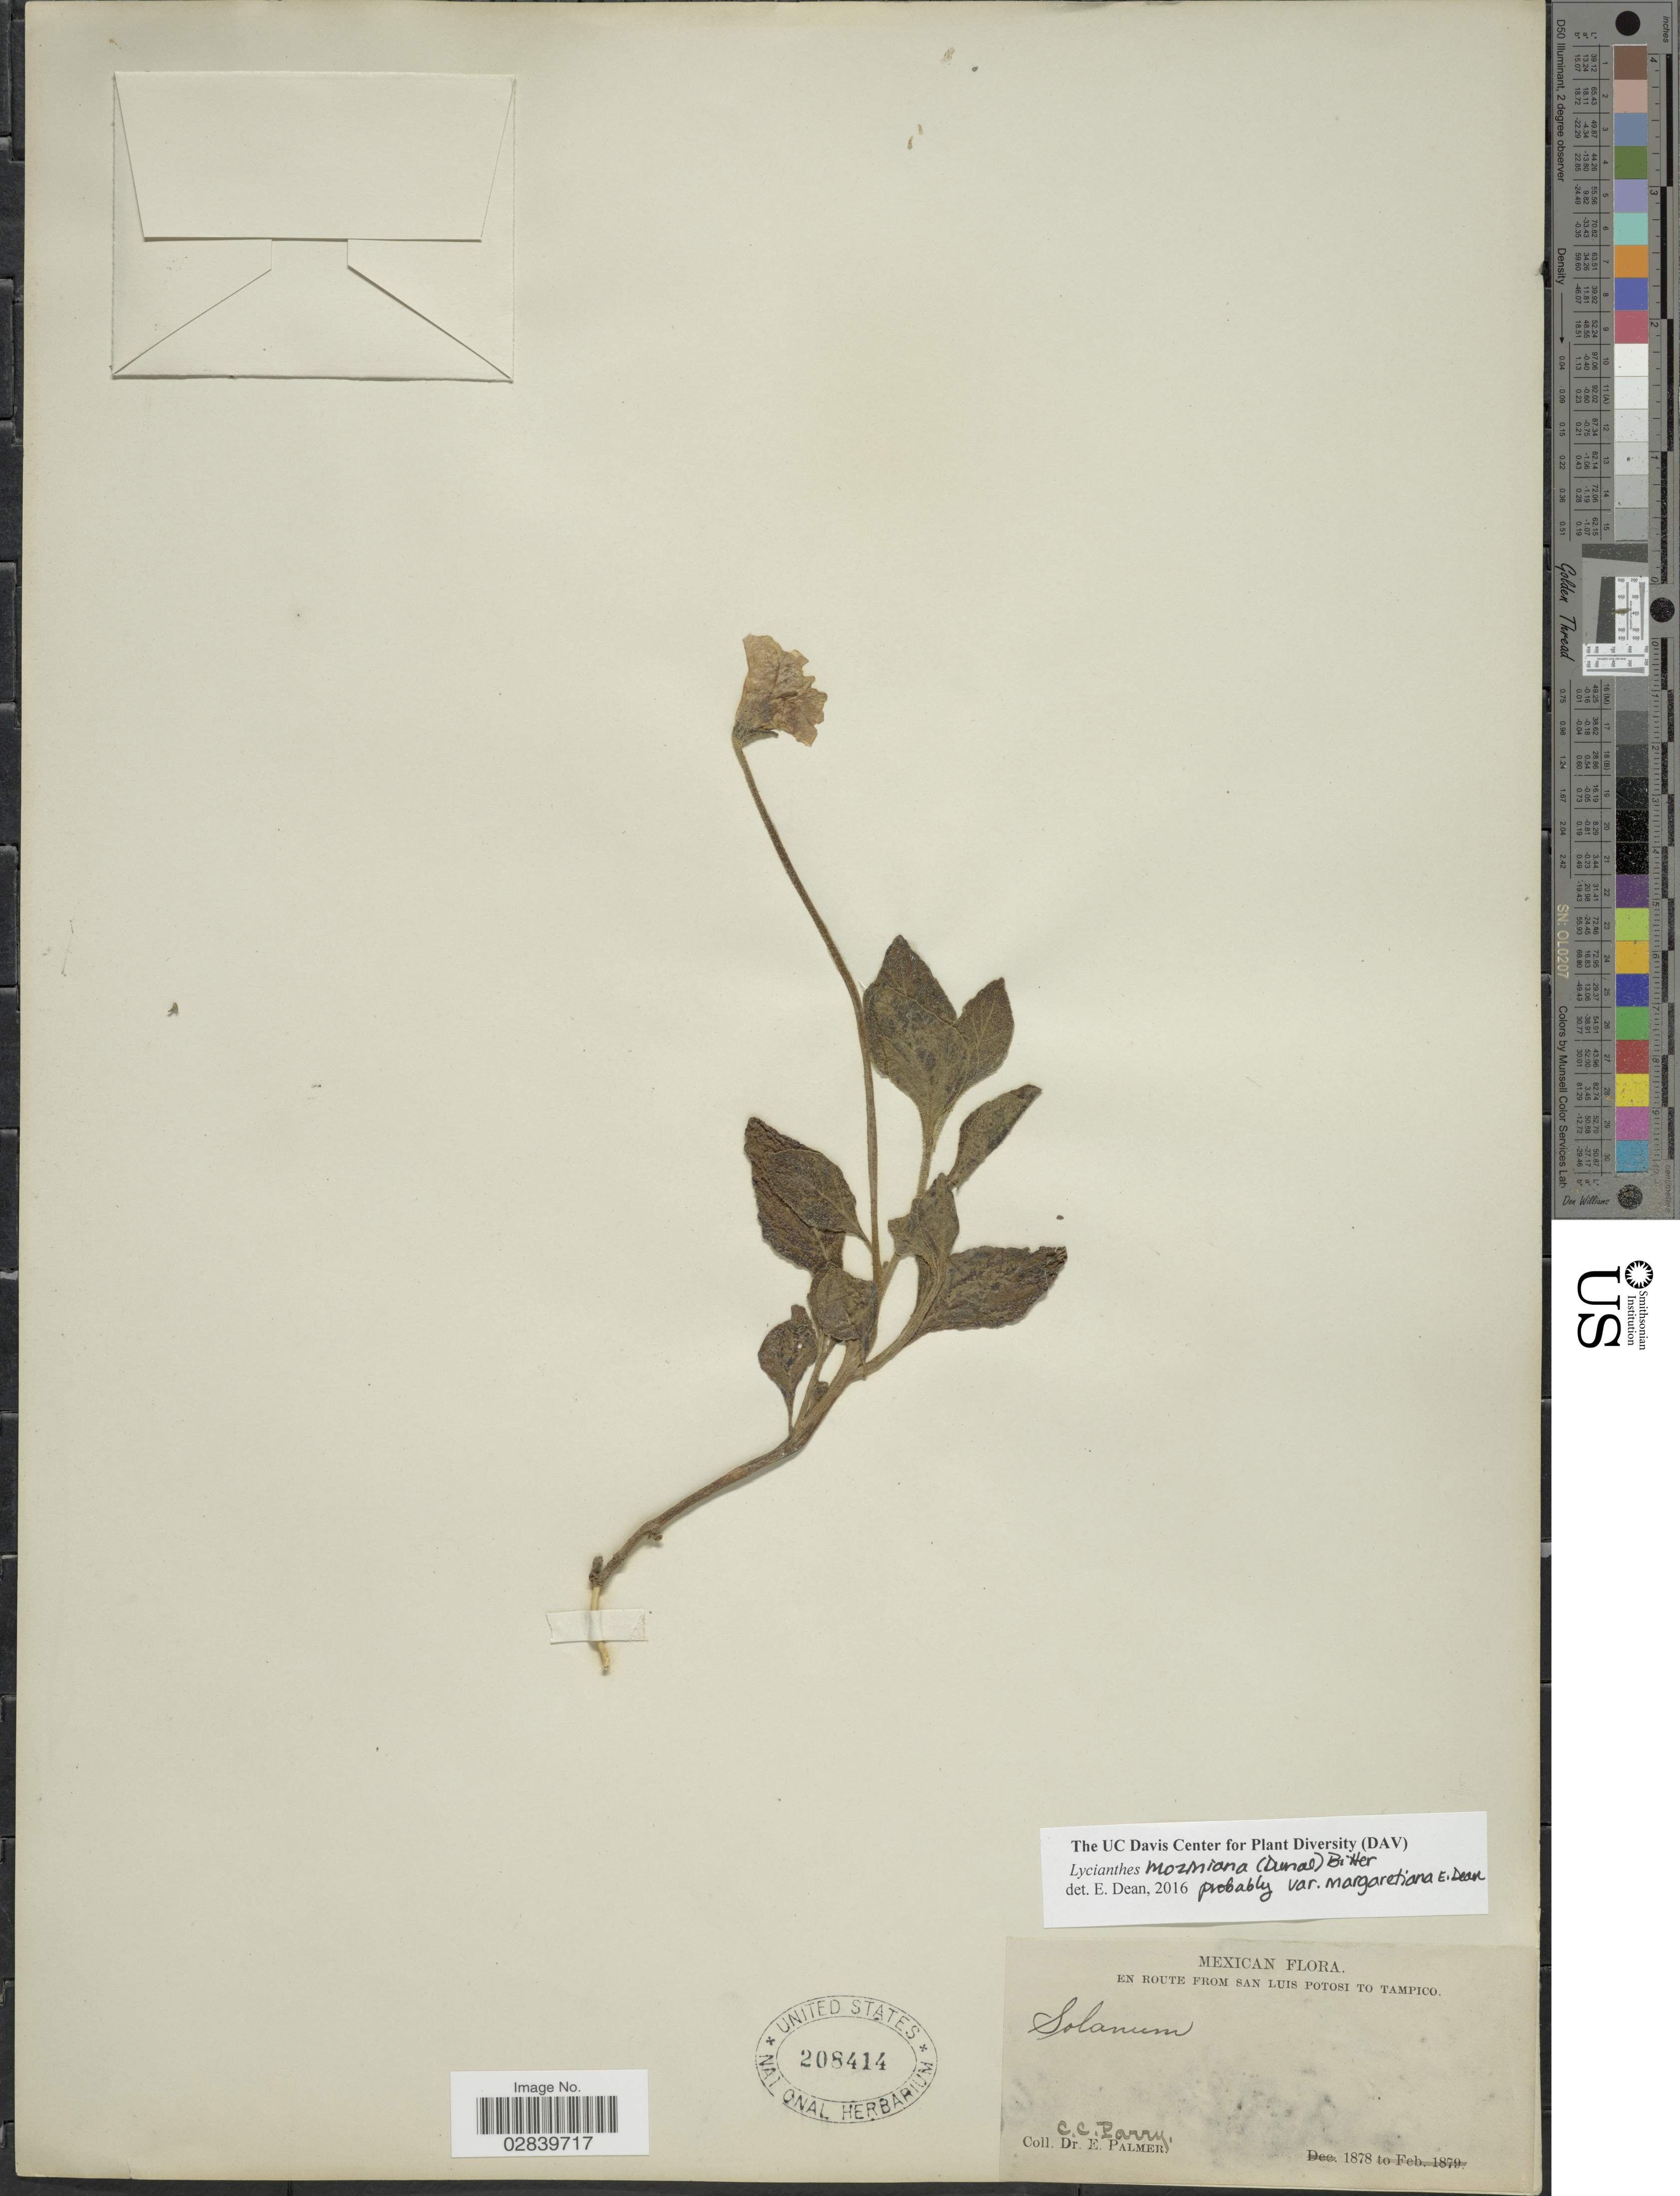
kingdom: Plantae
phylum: Tracheophyta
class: Magnoliopsida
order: Solanales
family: Solanaceae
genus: Lycianthes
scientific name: Lycianthes moziniana var. oaxacana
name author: E. Dean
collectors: E. Palmer & C. C. Parry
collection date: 1878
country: Mexico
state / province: San Luis Potosí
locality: Route from San Luis Potoi to Tampico.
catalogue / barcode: US 208414